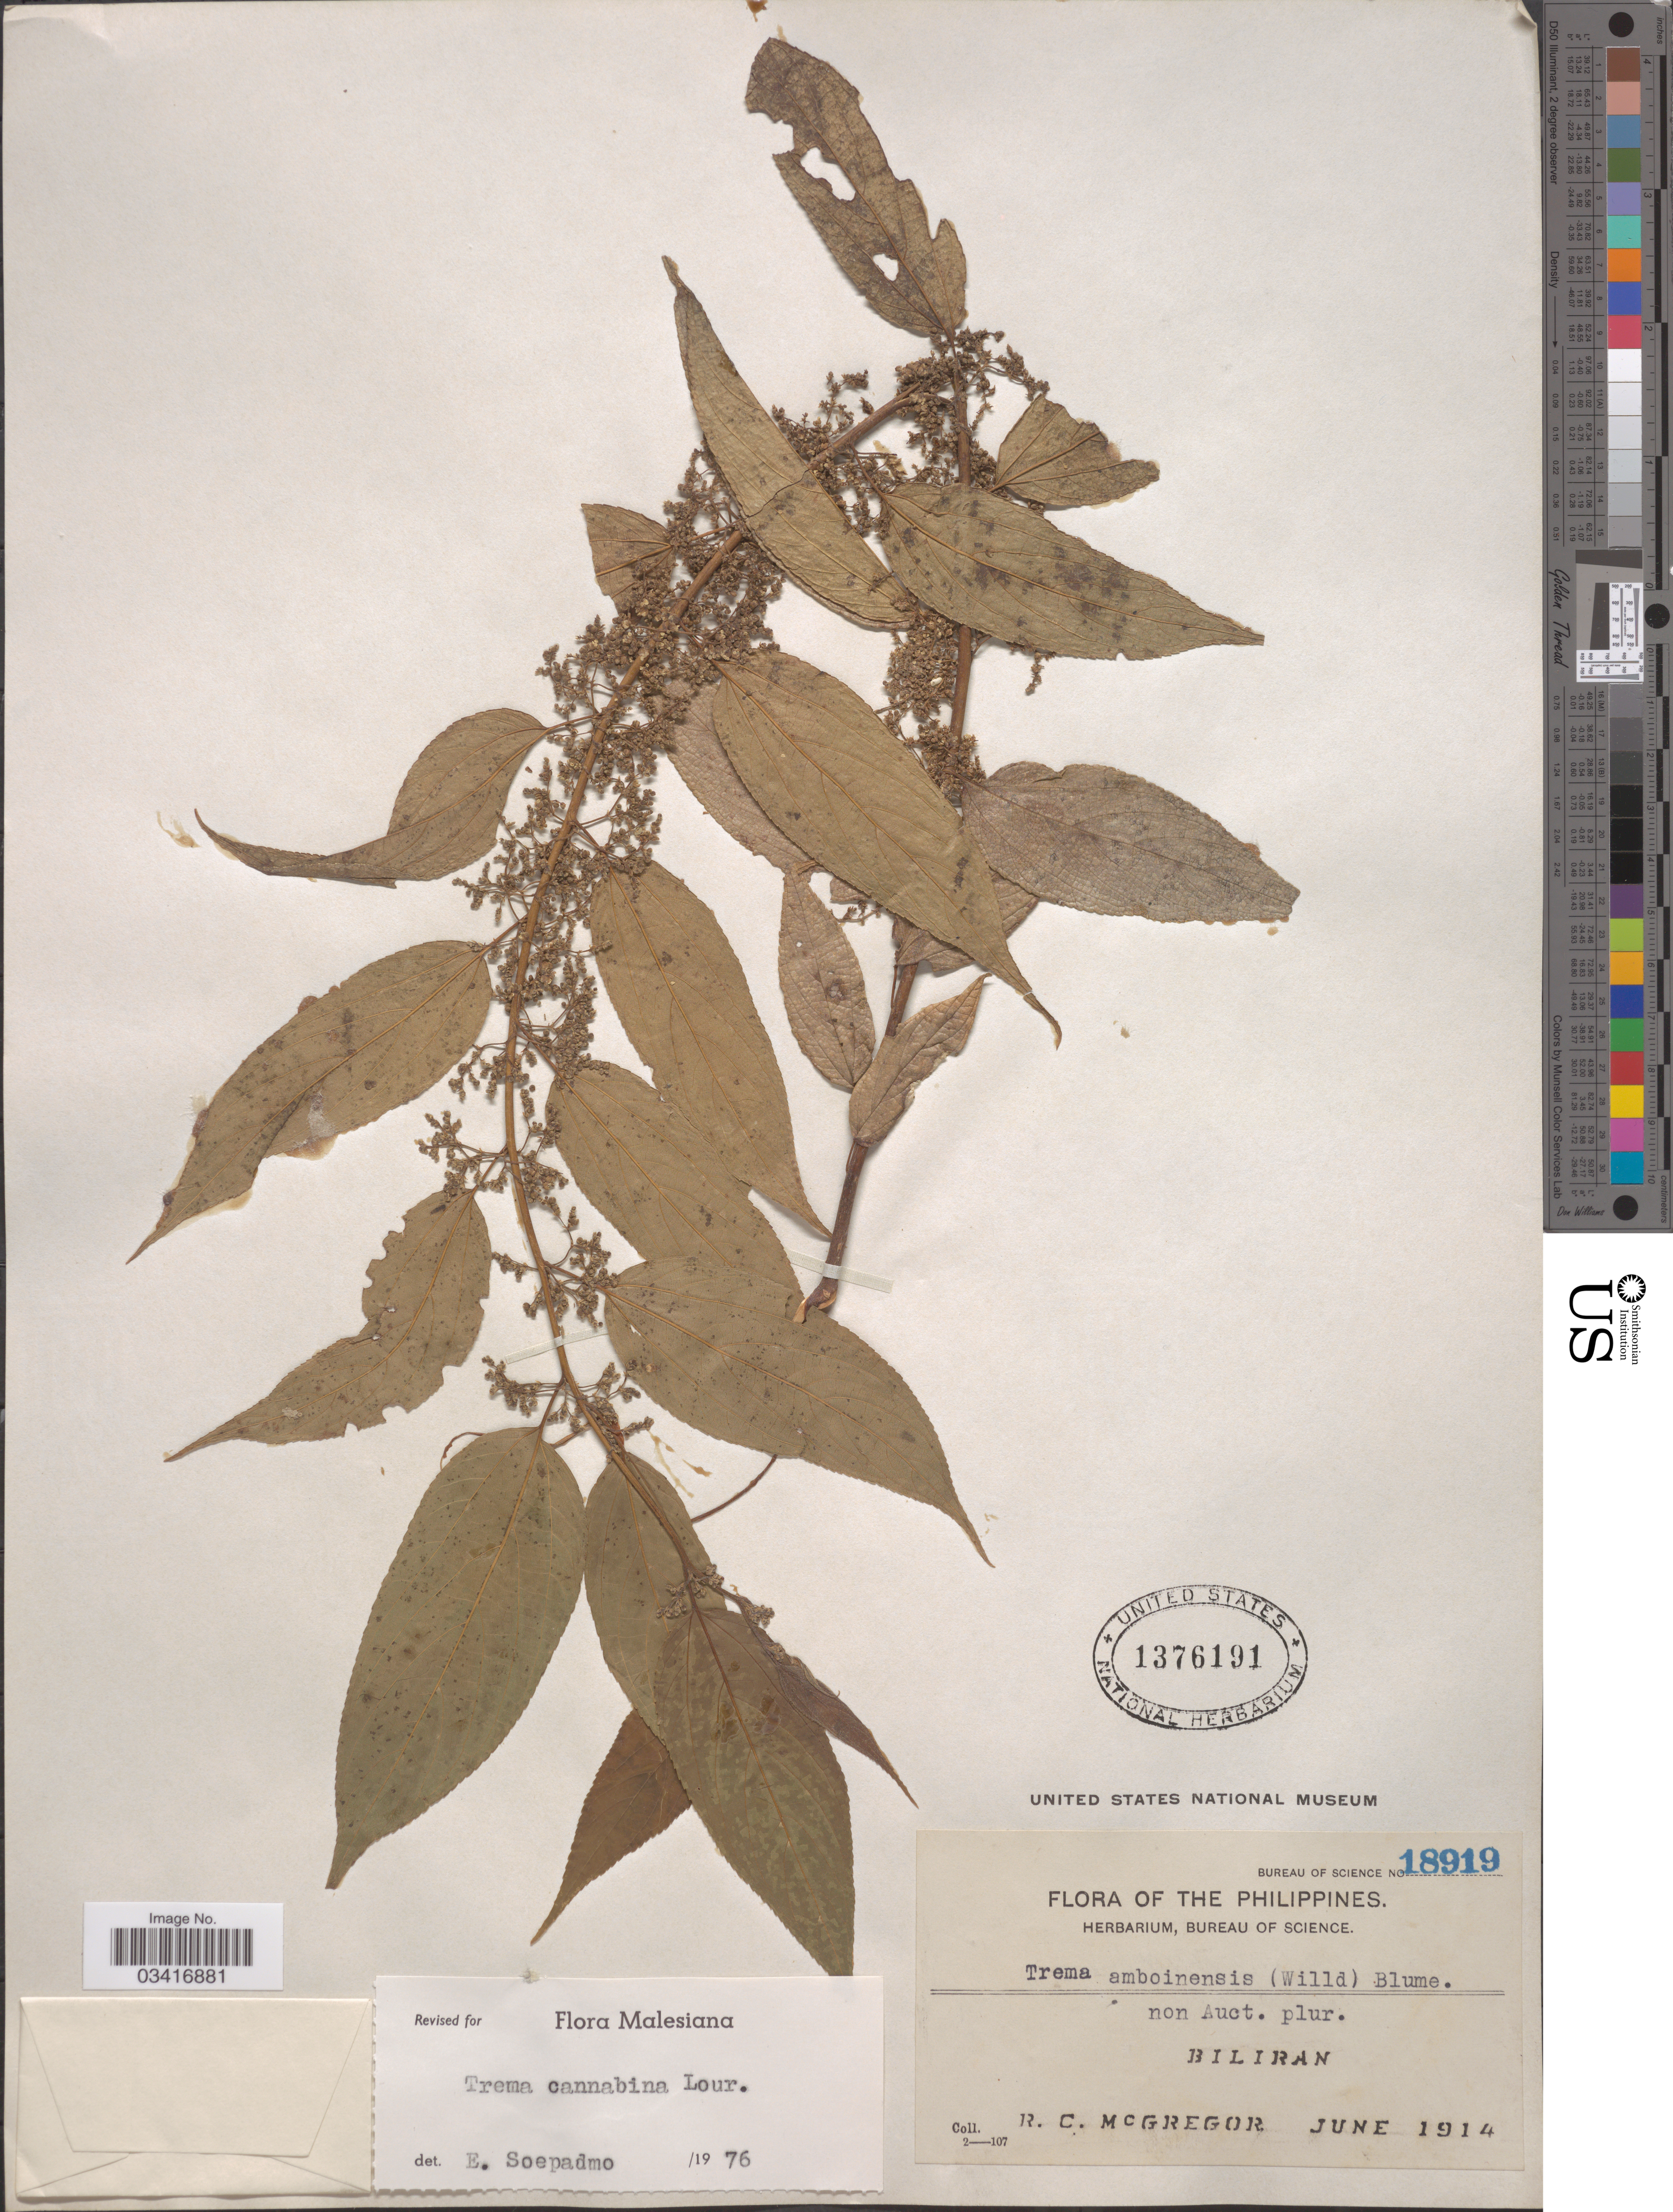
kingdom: Plantae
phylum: Tracheophyta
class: Magnoliopsida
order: Rosales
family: Cannabaceae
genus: Trema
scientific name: Trema cannabina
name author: Lour.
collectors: R. C. McGregor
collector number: Bureau of Science 18919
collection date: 1914-06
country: Philippines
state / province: Eastern Visayas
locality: Biliran.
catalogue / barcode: US 1376191